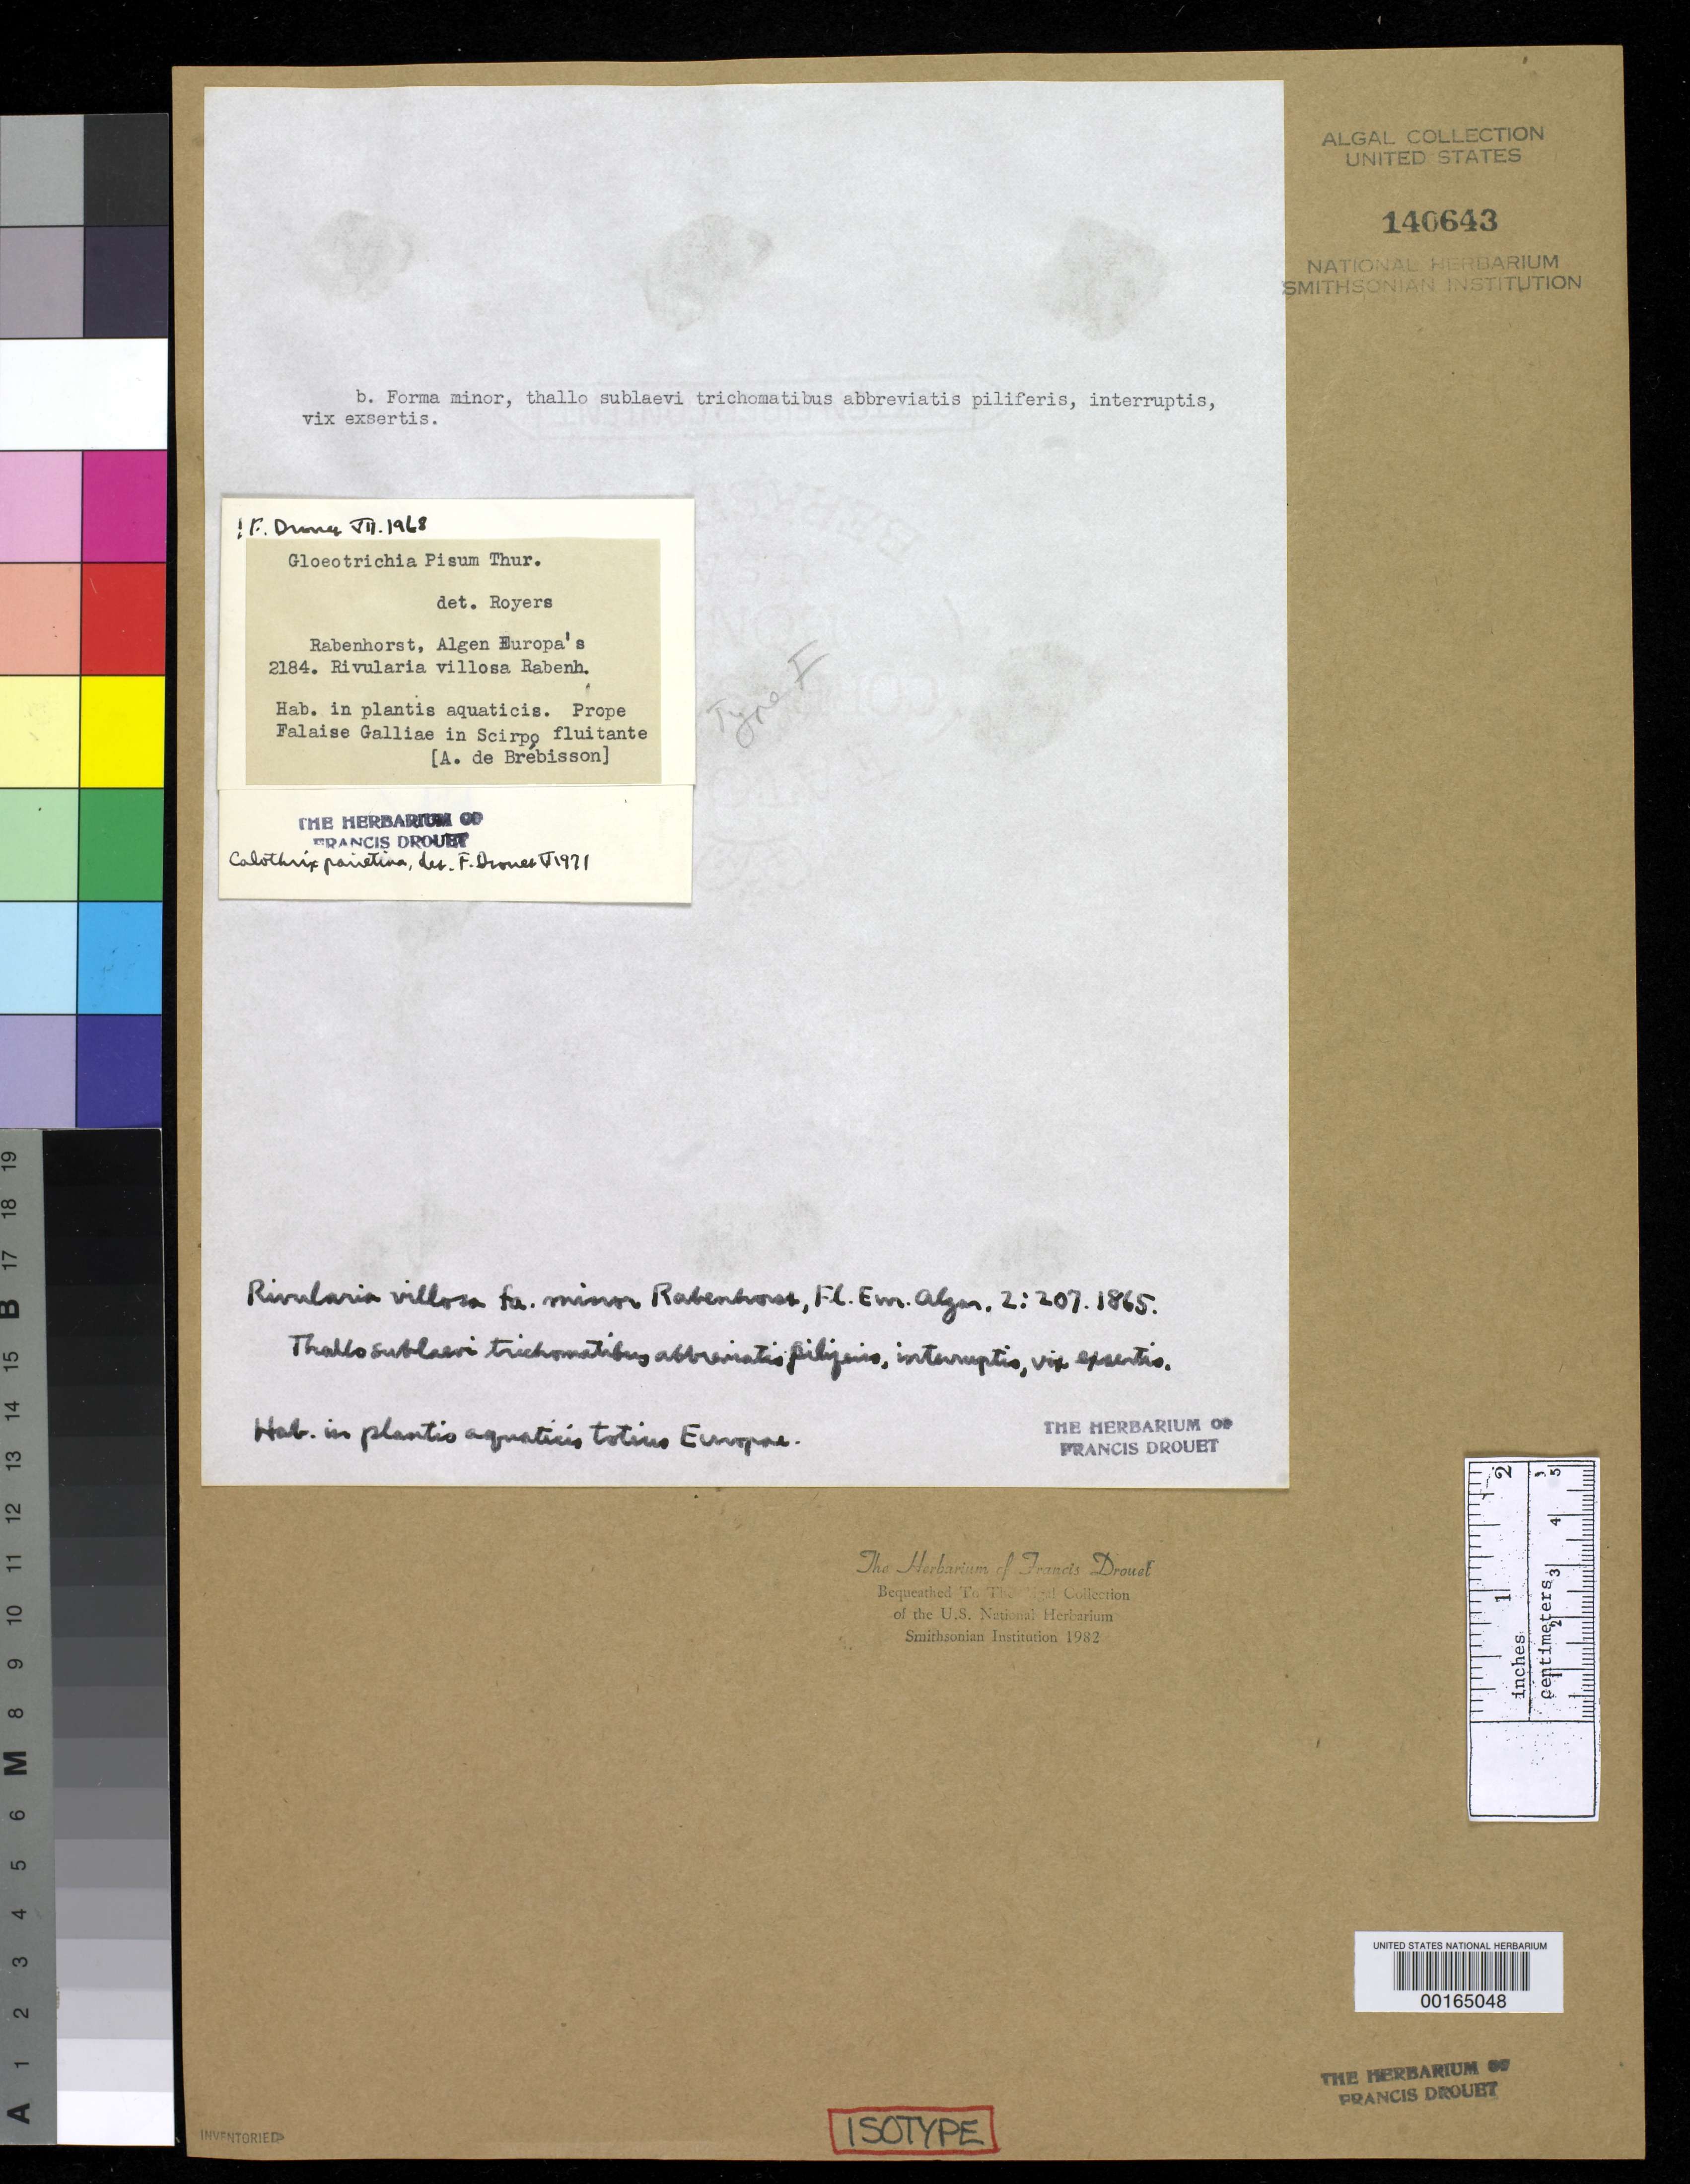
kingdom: Bacteria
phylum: Cyanobacteria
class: Cyanobacteriia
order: Cyanobacteriales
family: Nostocaceae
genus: Rivularia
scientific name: Rivularia villosa f. minor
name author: Rabenh.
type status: Isotype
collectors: L. A. de Brébisson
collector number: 2184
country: France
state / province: Normandie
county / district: Calvados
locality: Near Falaise.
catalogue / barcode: US 140643